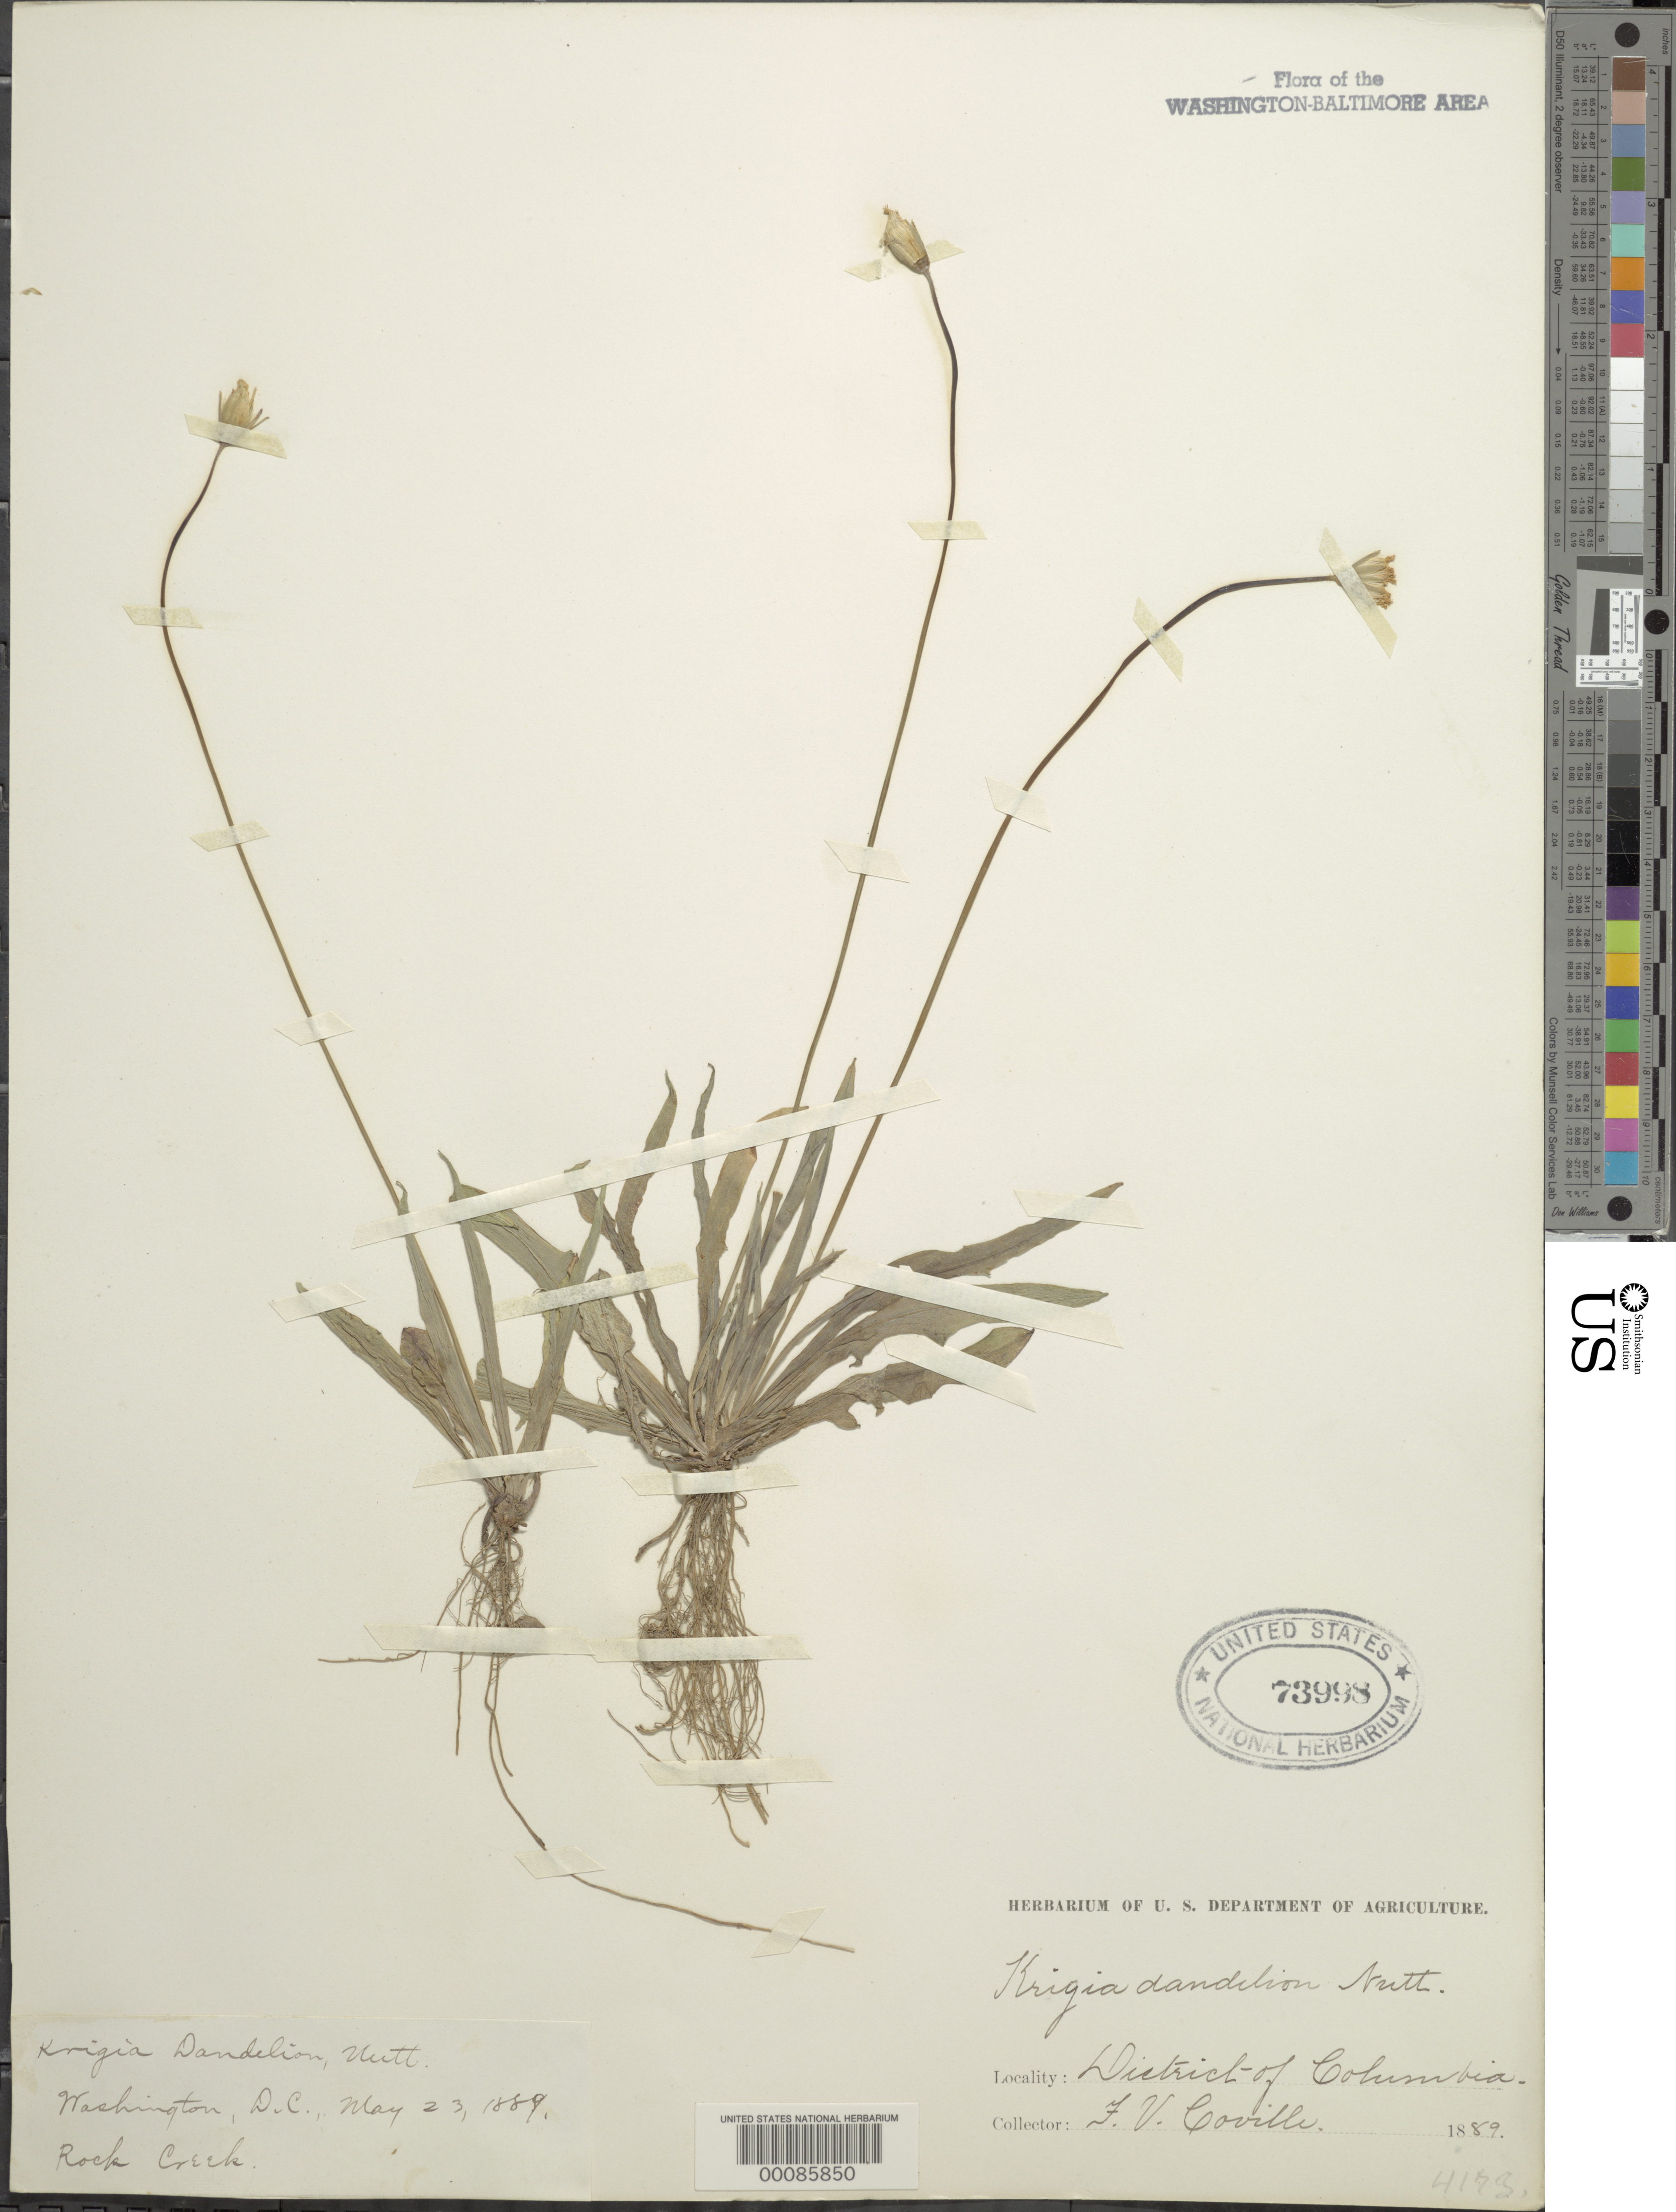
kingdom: Plantae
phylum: Tracheophyta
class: Magnoliopsida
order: Asterales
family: Asteraceae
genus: Krigia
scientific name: Krigia dandelion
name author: (L.) Nutt.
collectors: F. V. Coville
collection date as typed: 23 May 1889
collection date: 1889-05-23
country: United States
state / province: District of Columbia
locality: Rock Creek Rock Creek Park & vicinity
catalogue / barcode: US 73998